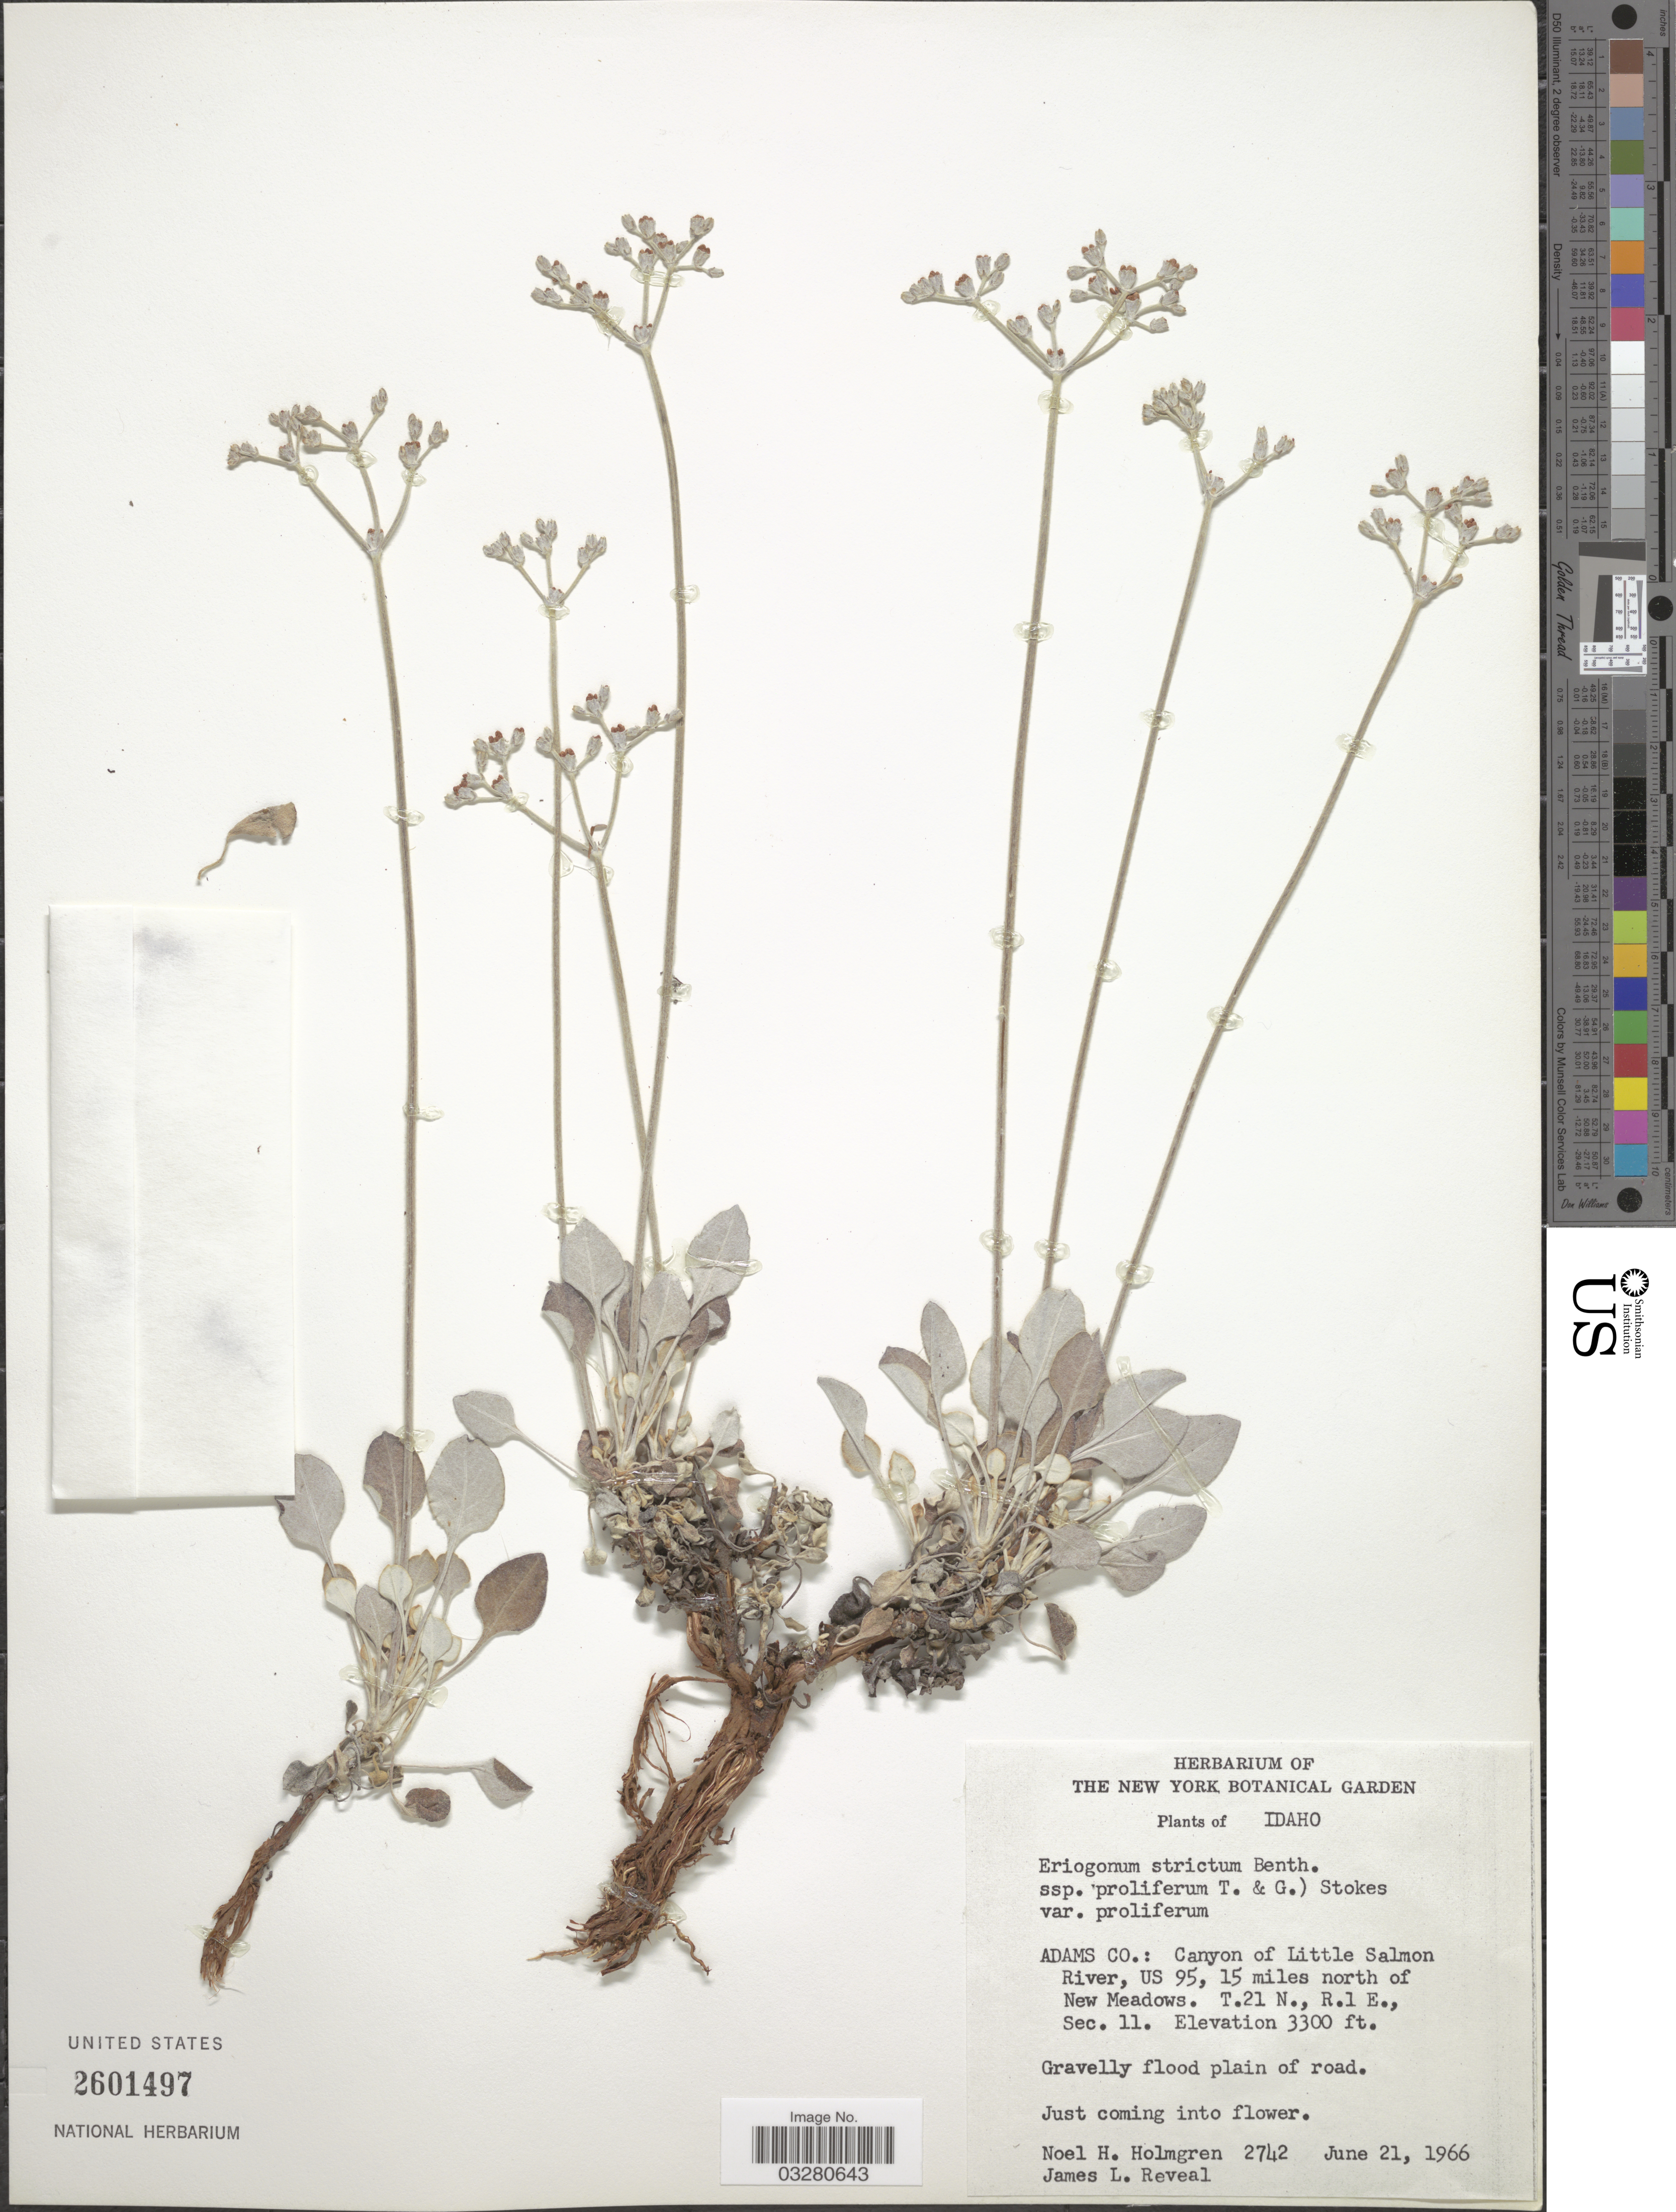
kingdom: Plantae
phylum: Tracheophyta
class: Magnoliopsida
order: Caryophyllales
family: Polygonaceae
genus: Eriogonum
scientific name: Eriogonum proliferum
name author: Torr. & A. Gray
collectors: N. H. Holmgren & J. L. Reveal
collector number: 2742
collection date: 1966-06-21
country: United States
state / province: Idaho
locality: Adams Co.: Canyon of Little Salmon River, US 95, 15 miles north of New Meadows. T.21 N., R.1 E., Sec. 11.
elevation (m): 1006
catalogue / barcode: US 2601497